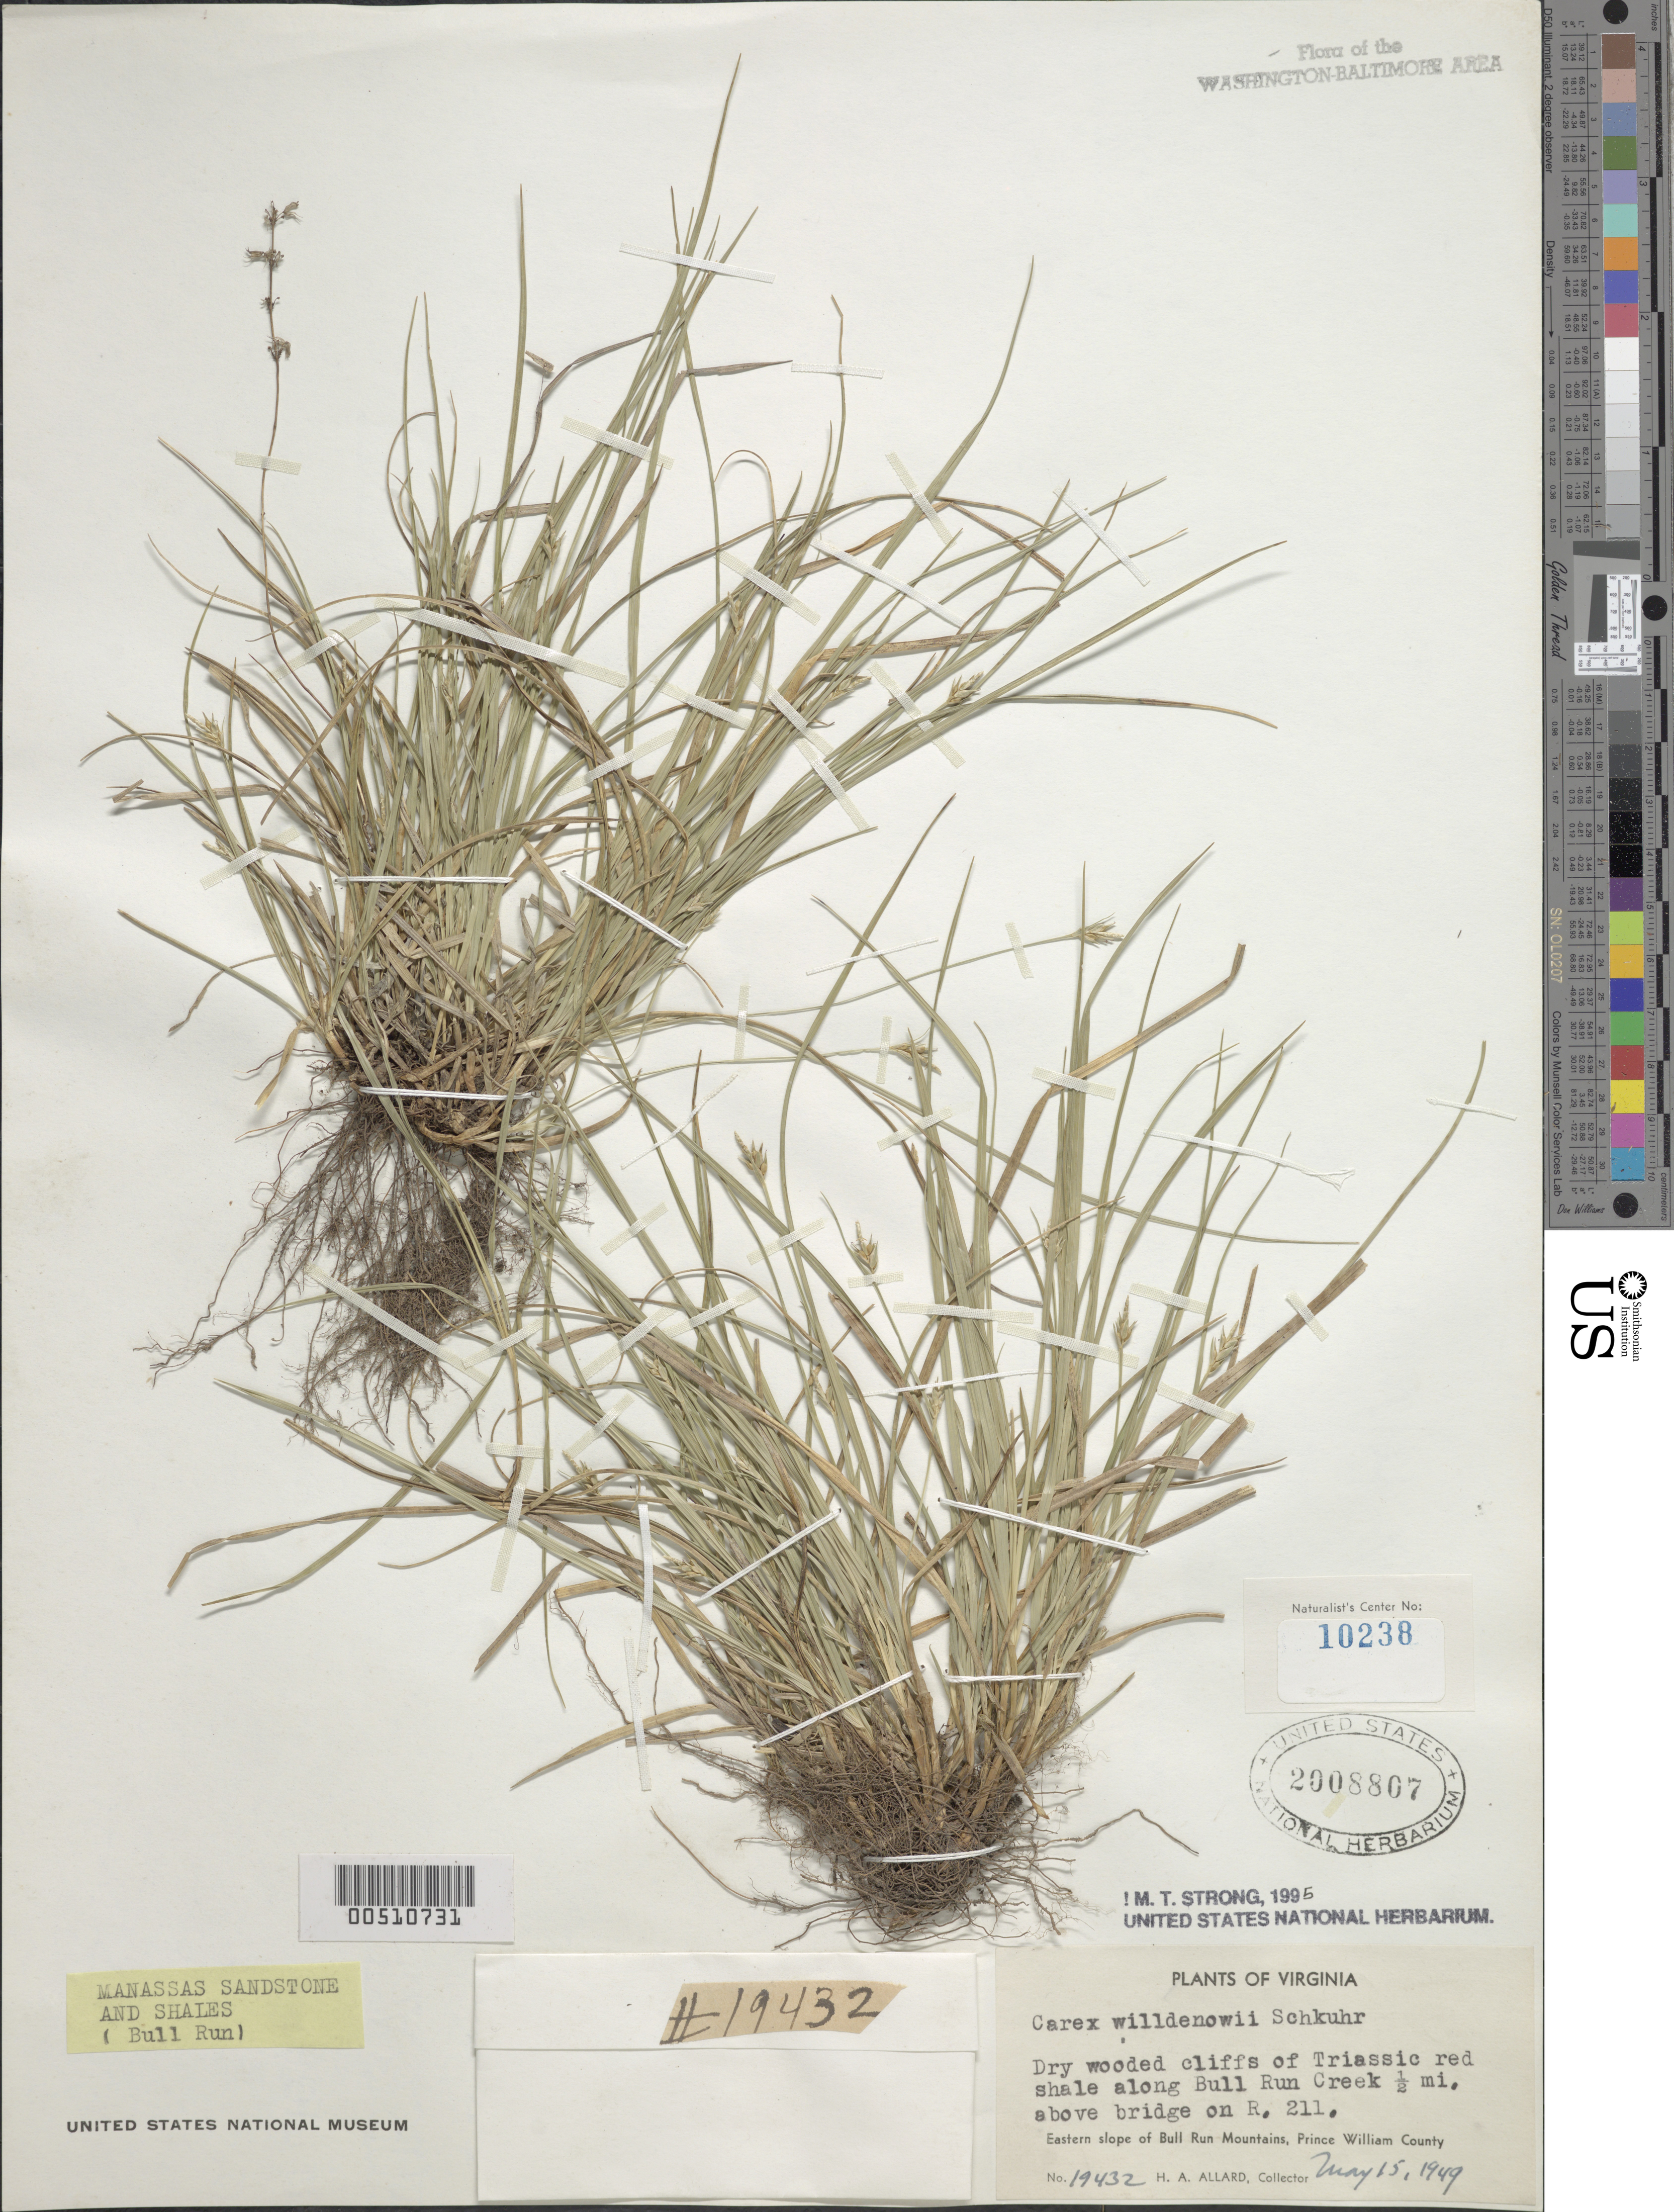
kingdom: Plantae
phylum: Tracheophyta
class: Liliopsida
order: Poales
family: Cyperaceae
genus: Carex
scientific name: Carex willdenowii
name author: Willd.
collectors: H. A. Allard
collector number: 19432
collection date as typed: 15 May 1949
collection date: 1949-05-15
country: United States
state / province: Virginia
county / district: Prince William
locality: Bull Run Creek, 0.5 mi. above Bridge on Rt. 211 Bull Run Mts.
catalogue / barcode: US 2008807